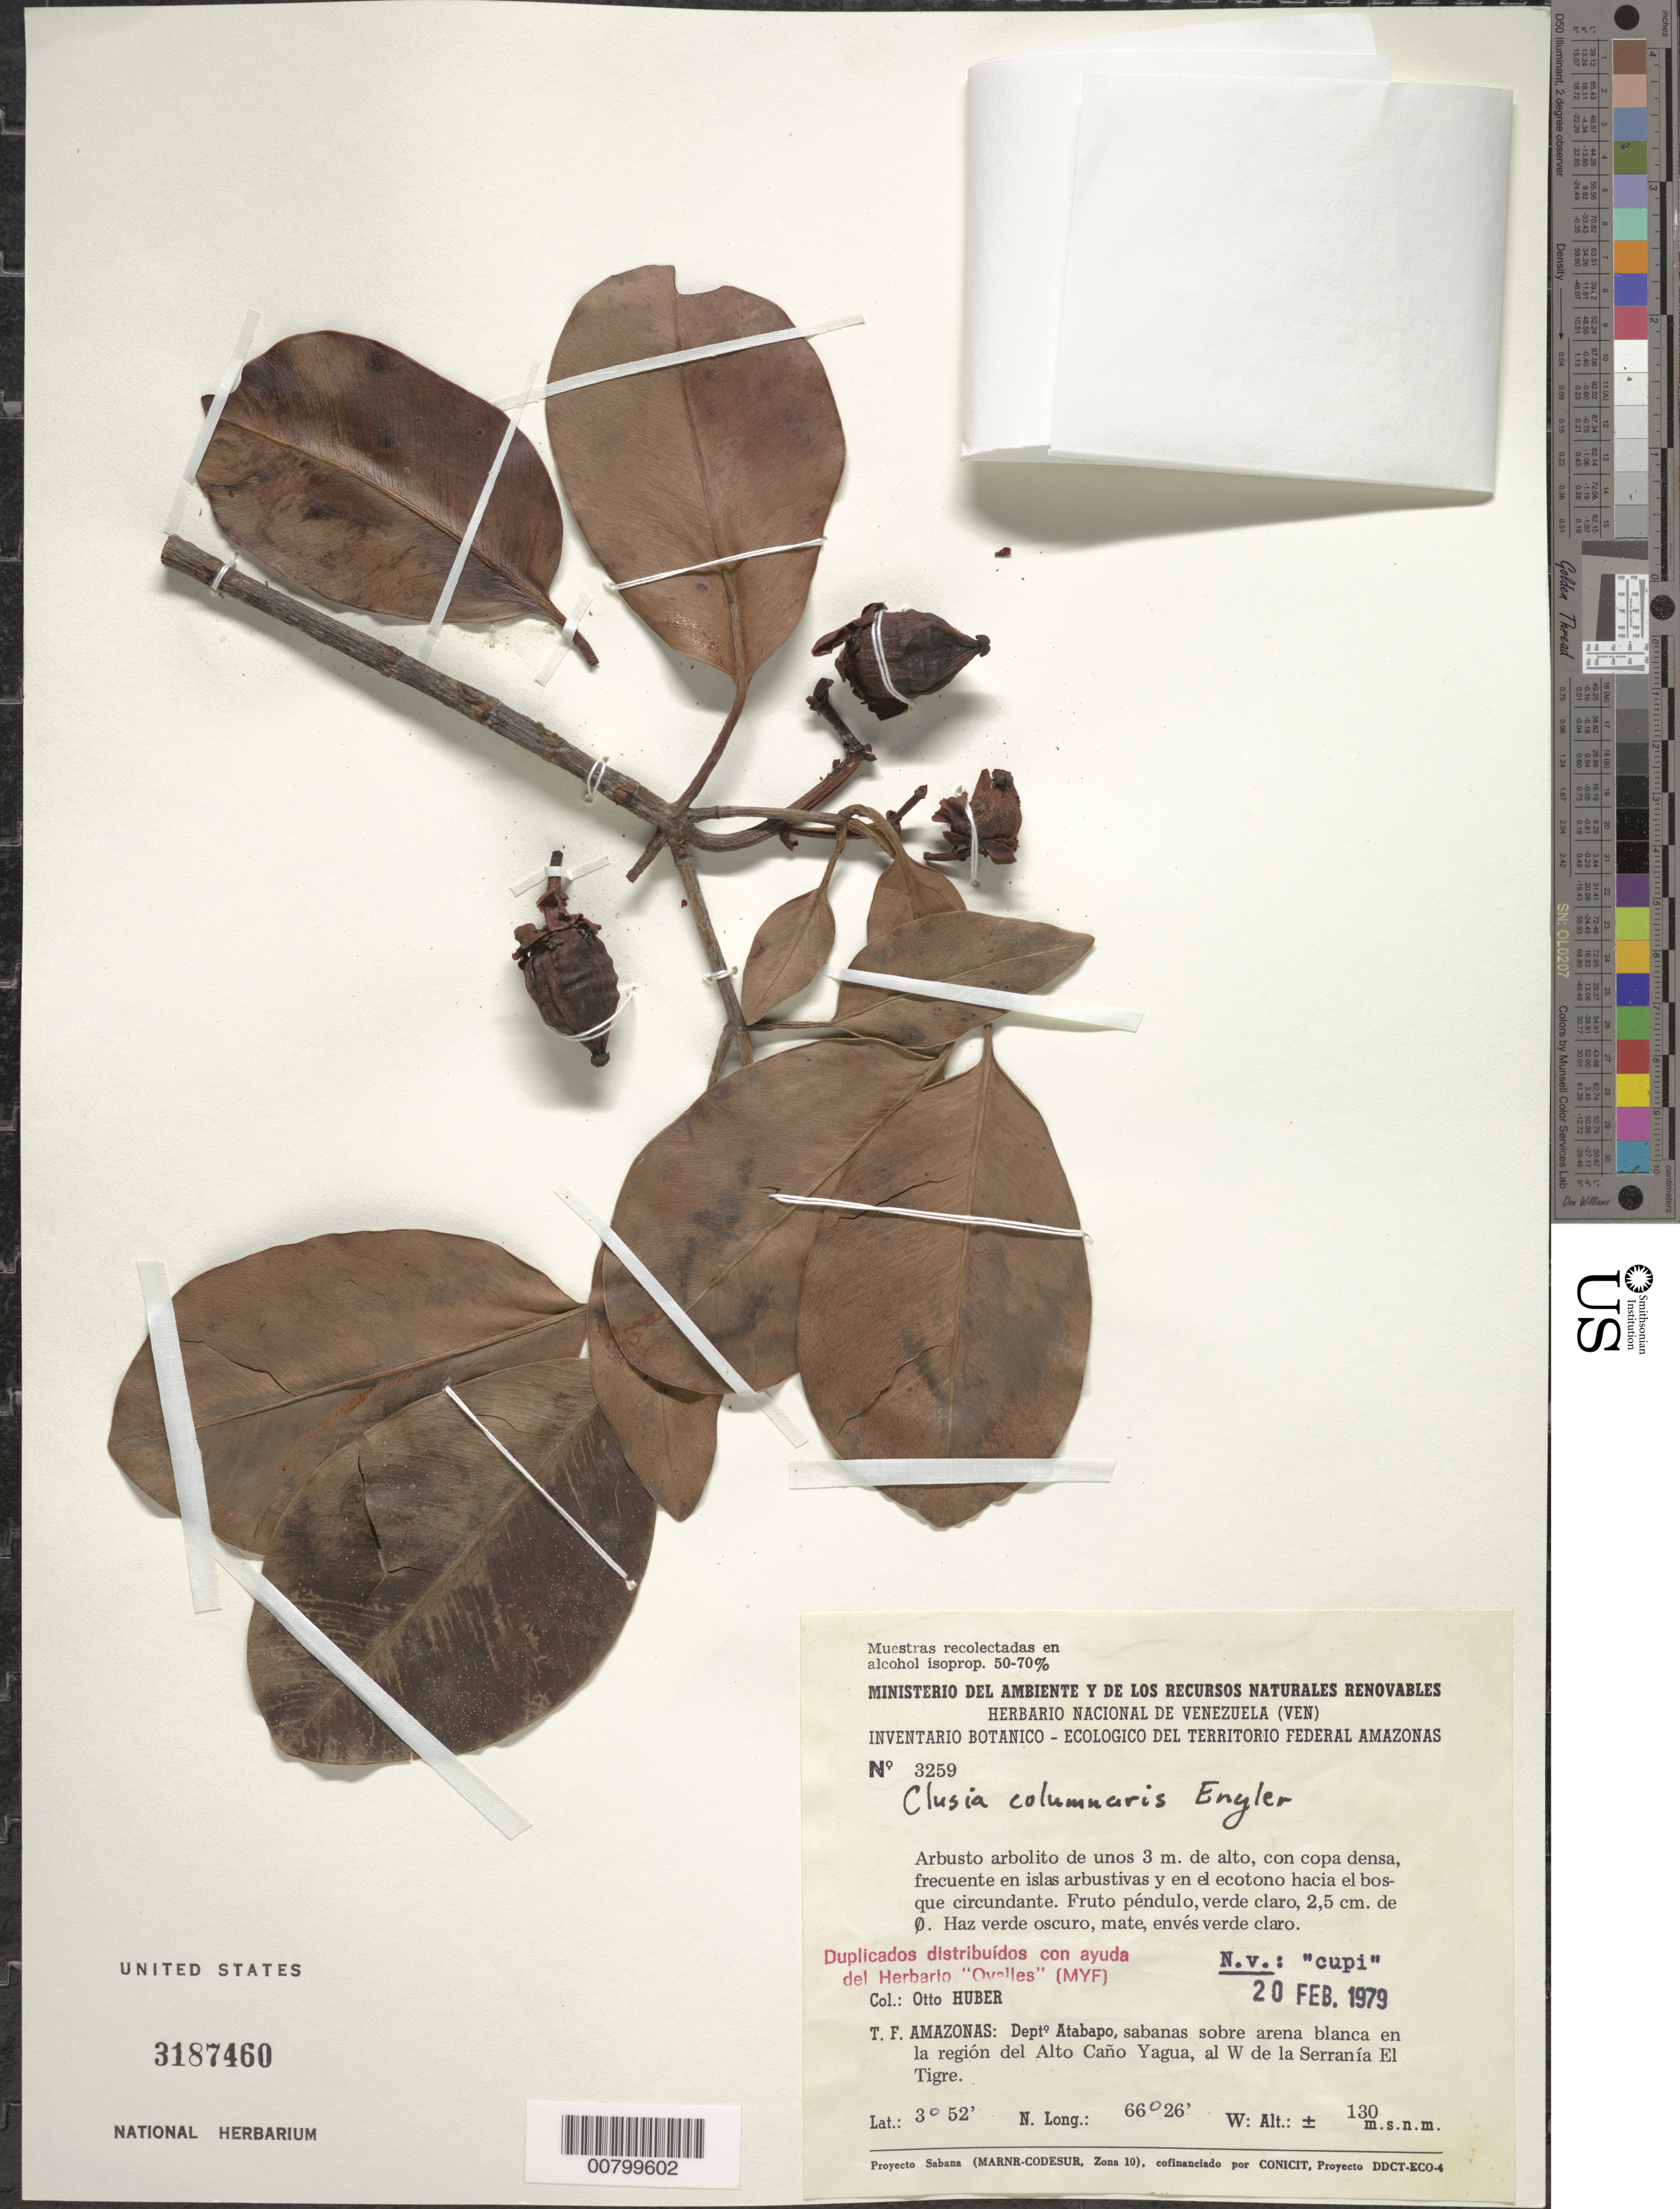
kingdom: Plantae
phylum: Tracheophyta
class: Magnoliopsida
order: Malpighiales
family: Clusiaceae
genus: Clusia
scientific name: Clusia columnaris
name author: Engl.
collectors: O. Huber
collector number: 3259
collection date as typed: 20-Feb-79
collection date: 1979-02-20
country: Venezuela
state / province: Amazonas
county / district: Atabapo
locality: Alto Caño Yagua, W de la Serranía El Tigre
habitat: Limited to border of shrub island in white sand savanna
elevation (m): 130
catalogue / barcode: US 3187460